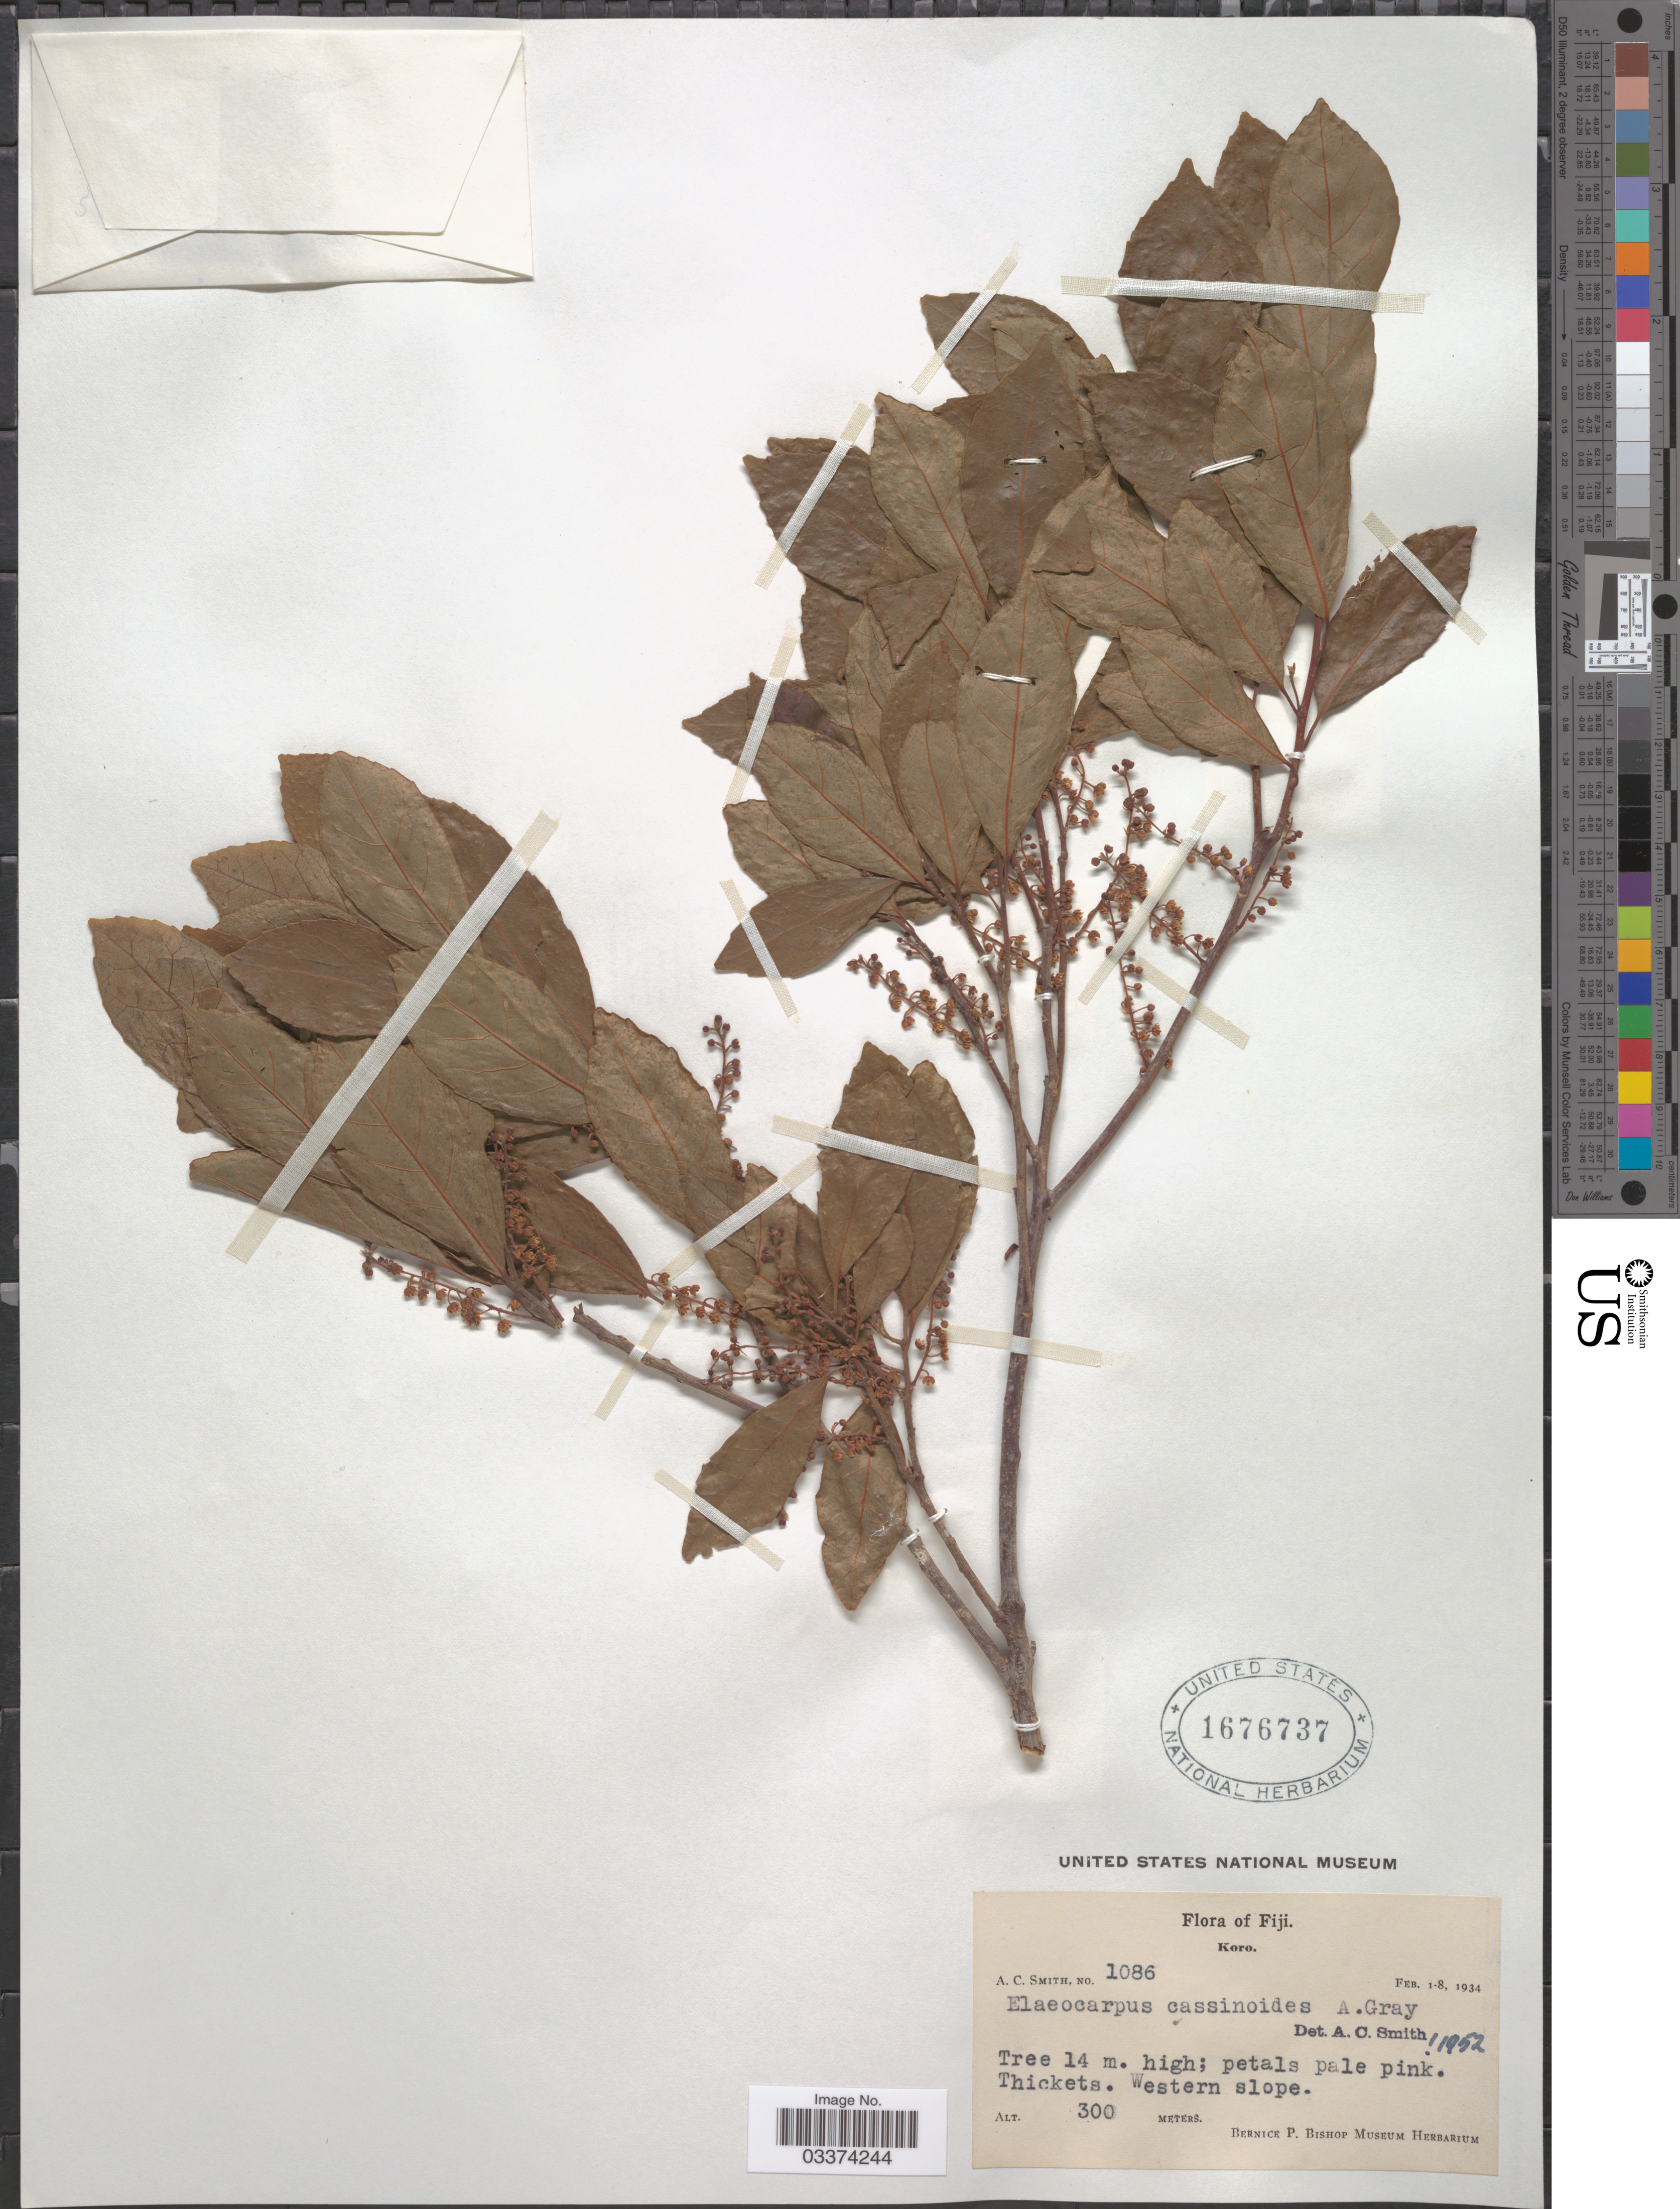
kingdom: Plantae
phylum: Tracheophyta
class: Magnoliopsida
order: Oxalidales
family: Elaeocarpaceae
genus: Elaeocarpus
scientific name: Elaeocarpus cassinoides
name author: A. Gray in Wilkes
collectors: A. C. Smith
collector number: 1086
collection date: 1934-02-01/1934-02-08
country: Fiji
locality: Koro. Western slope.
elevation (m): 300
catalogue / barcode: US 1676737